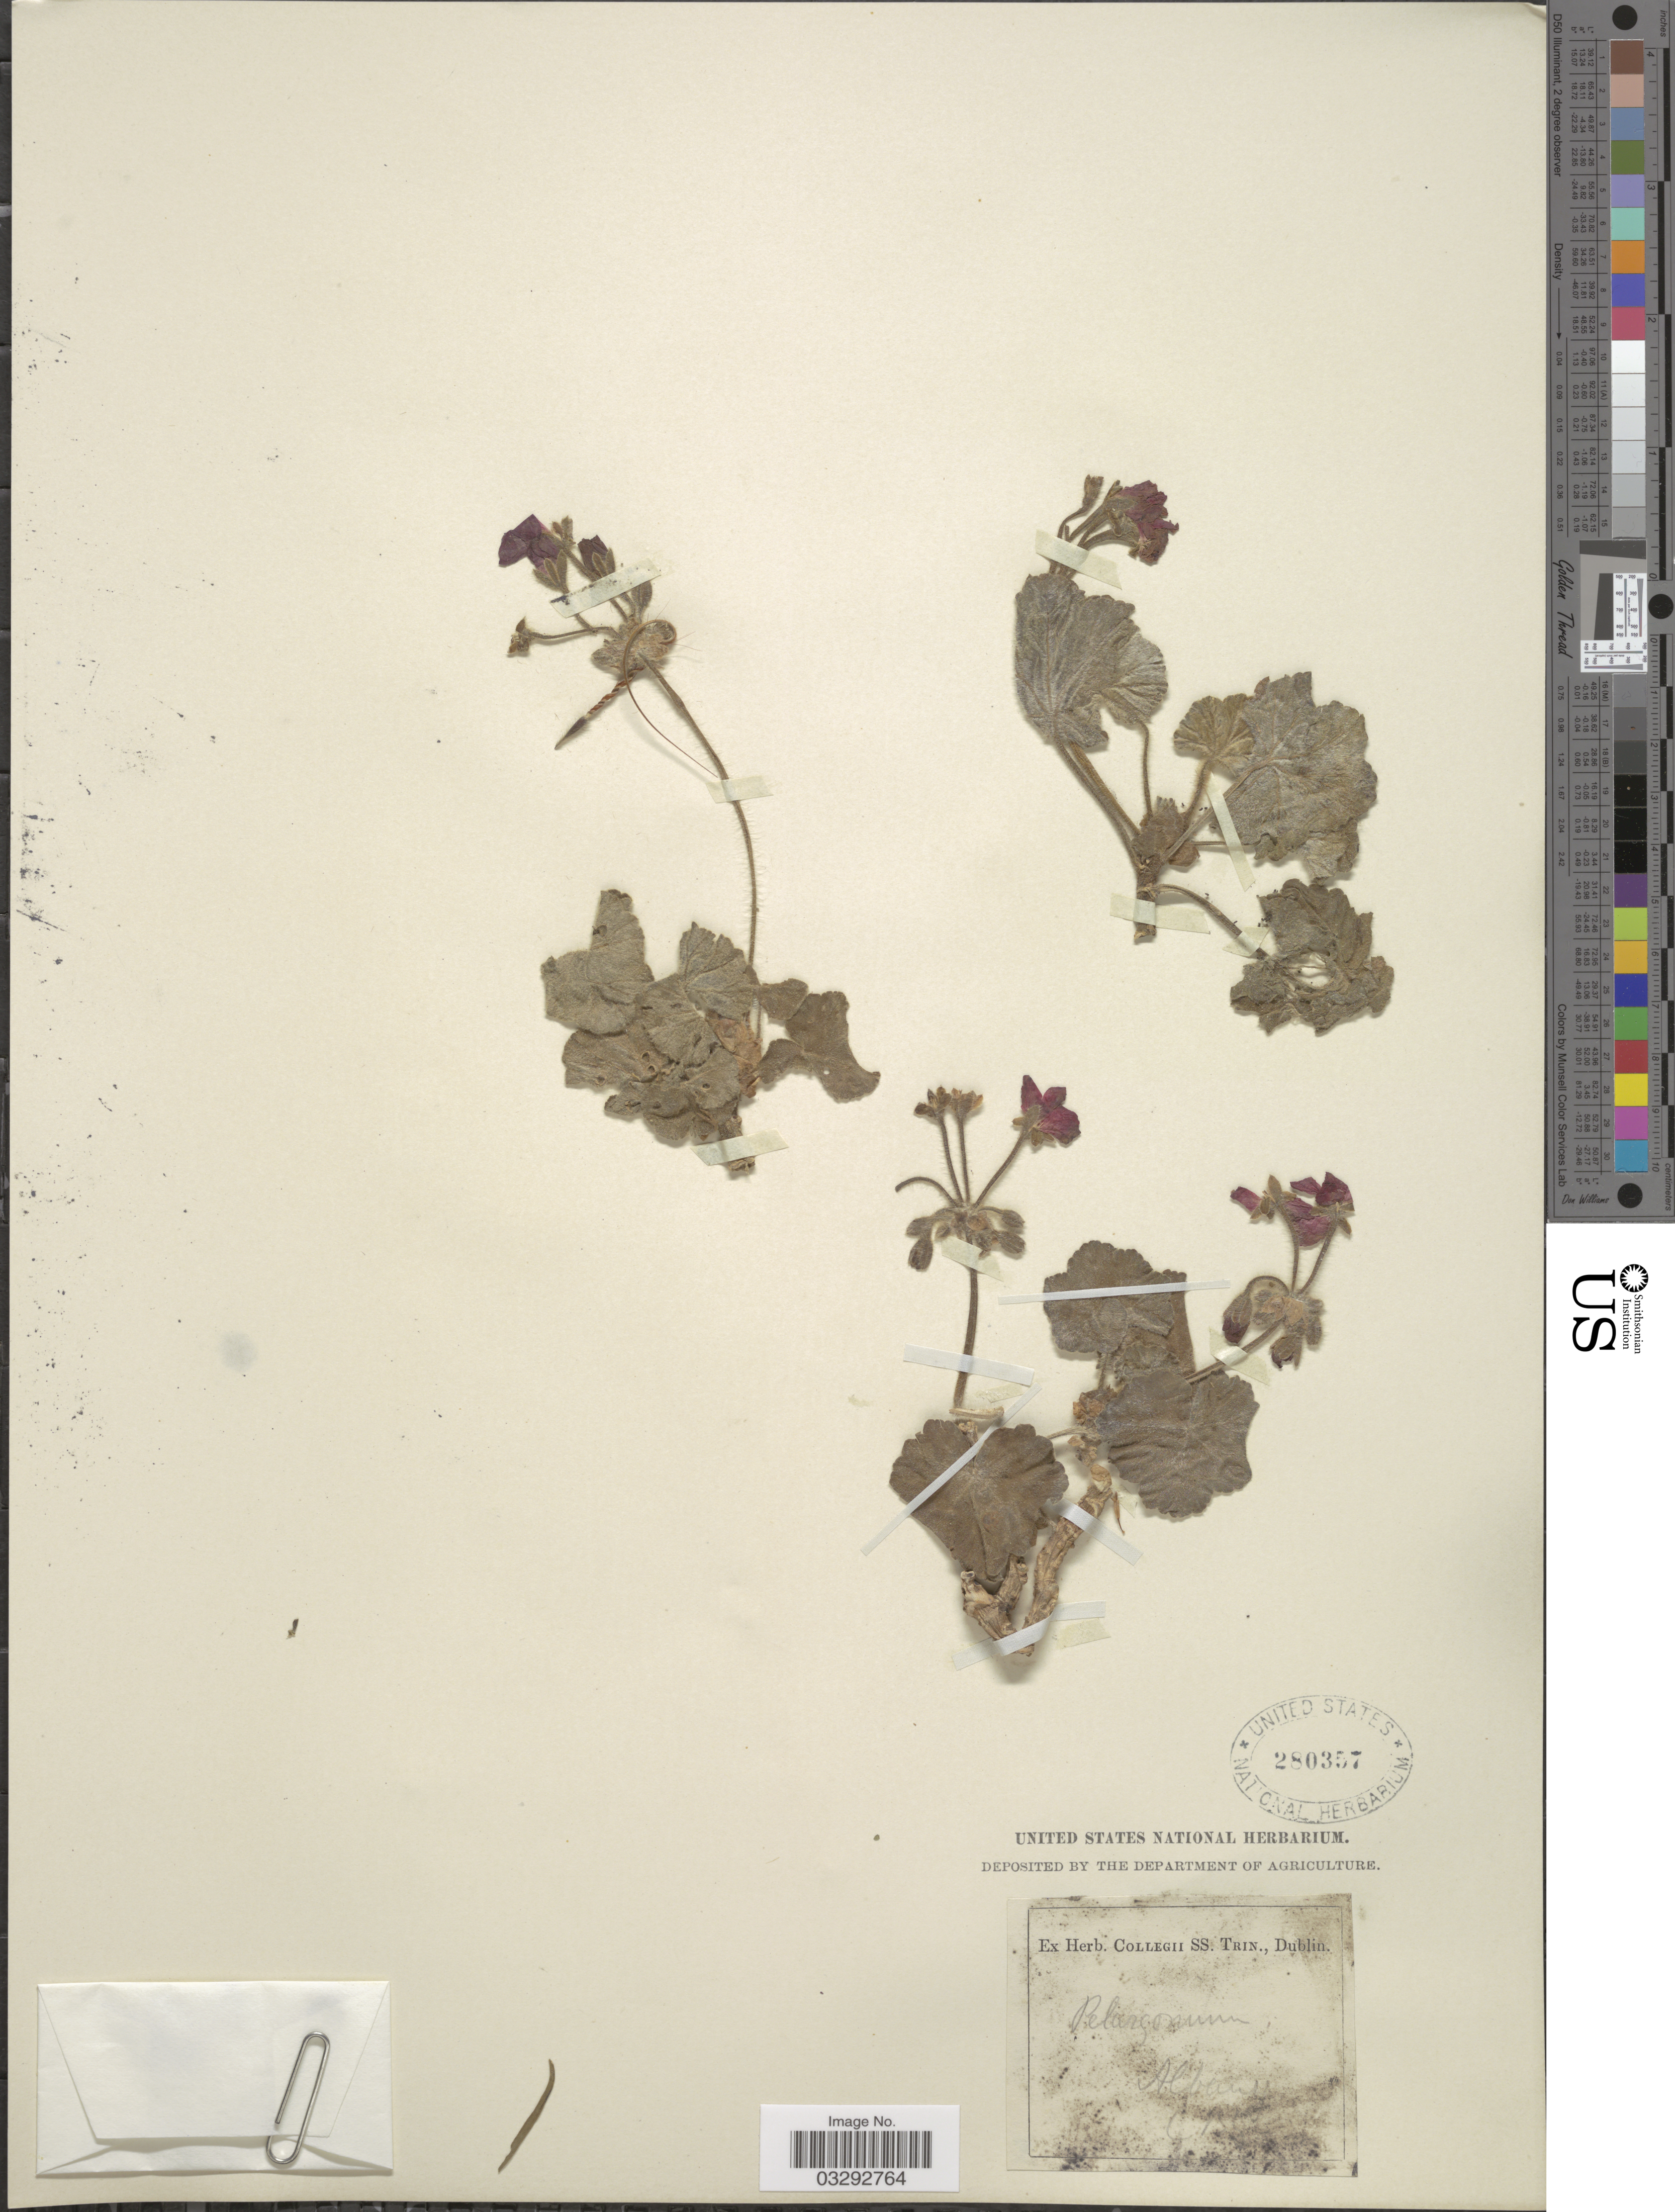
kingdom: Plantae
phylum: Tracheophyta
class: Magnoliopsida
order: Geraniales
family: Geraniaceae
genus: Pelargonium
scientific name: Pelargonium sp.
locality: Albany.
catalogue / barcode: US 280357